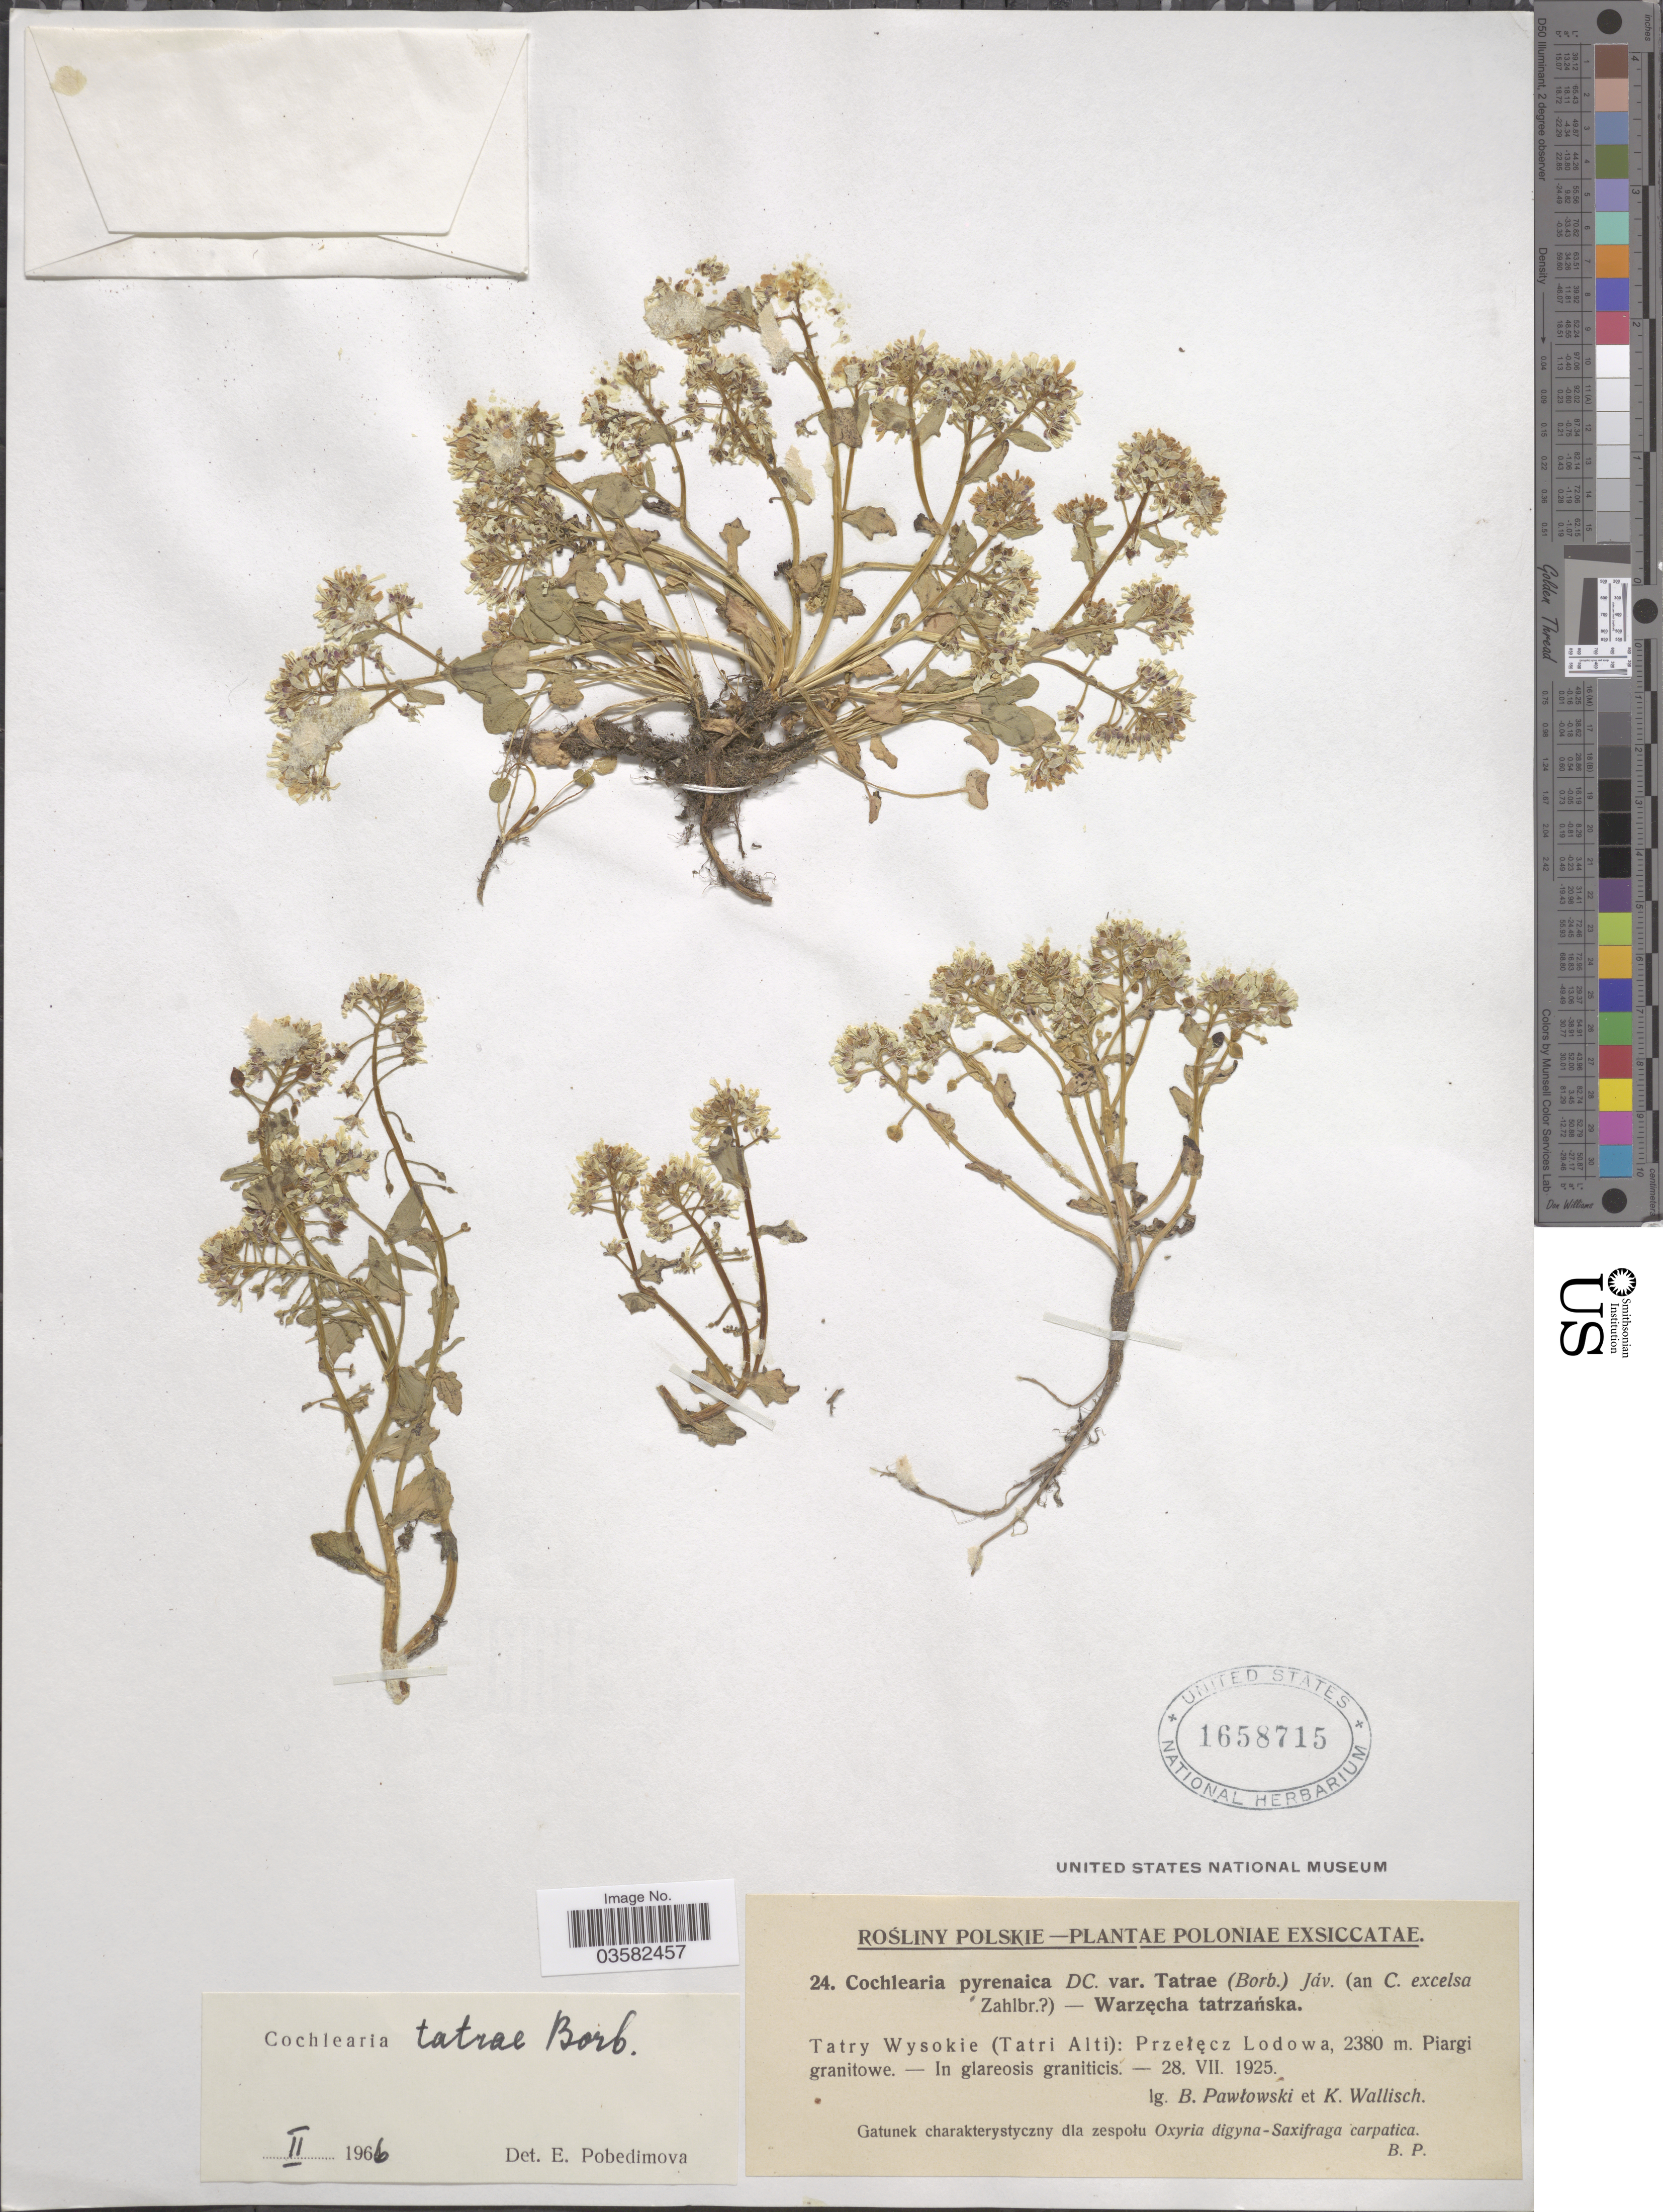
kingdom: Plantae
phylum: Tracheophyta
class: Magnoliopsida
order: Brassicales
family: Brassicaceae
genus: Cochlearia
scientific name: Cochlearia tatrae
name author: Borbás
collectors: B. Pawlowski & k. wallisch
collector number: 24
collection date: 1925-07-28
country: Poland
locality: Tatry Wysokie (Tatry Alti): Przełęcz Lodowa.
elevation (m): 2380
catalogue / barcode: US 1658715